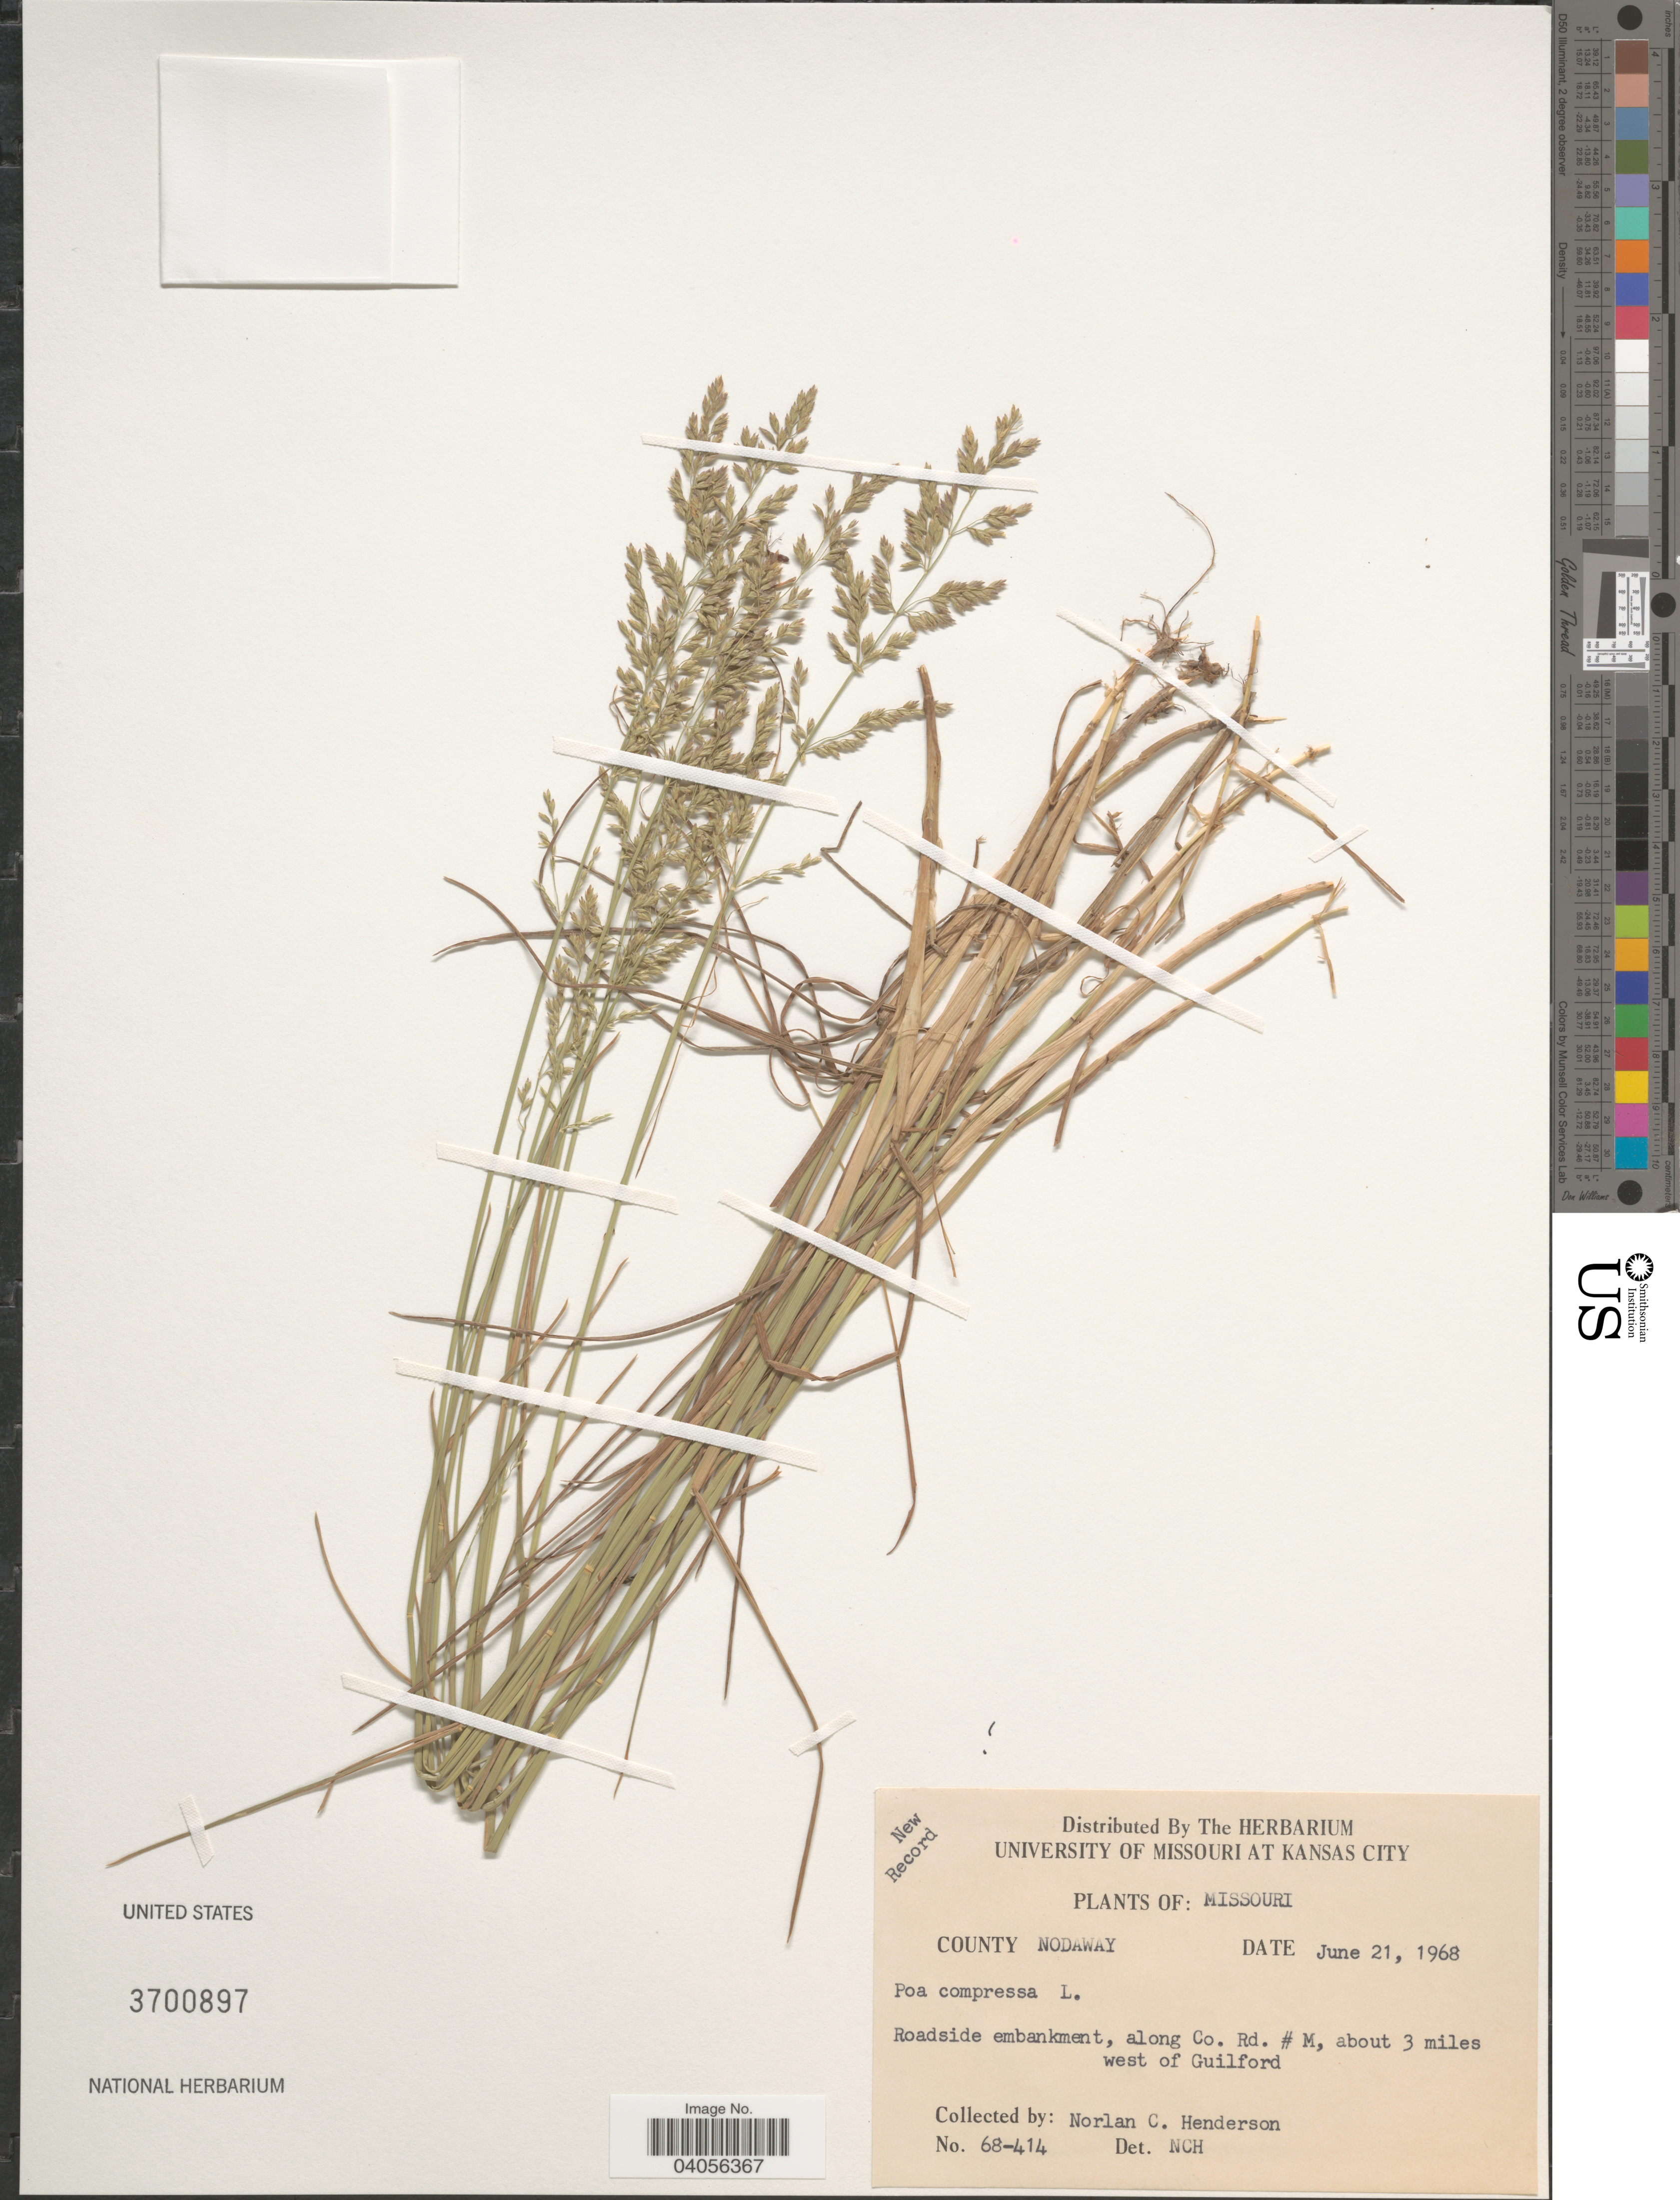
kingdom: Plantae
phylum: Tracheophyta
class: Liliopsida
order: Poales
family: Poaceae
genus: Poa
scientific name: Poa compressa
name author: L.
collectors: N. C. Henderson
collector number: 68-414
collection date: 1968-06-21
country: United States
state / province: Missouri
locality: County Nodaway. Roadside embankment, along Co. Rd. # M, about 3 miles west of Guilford.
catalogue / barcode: US 3700897